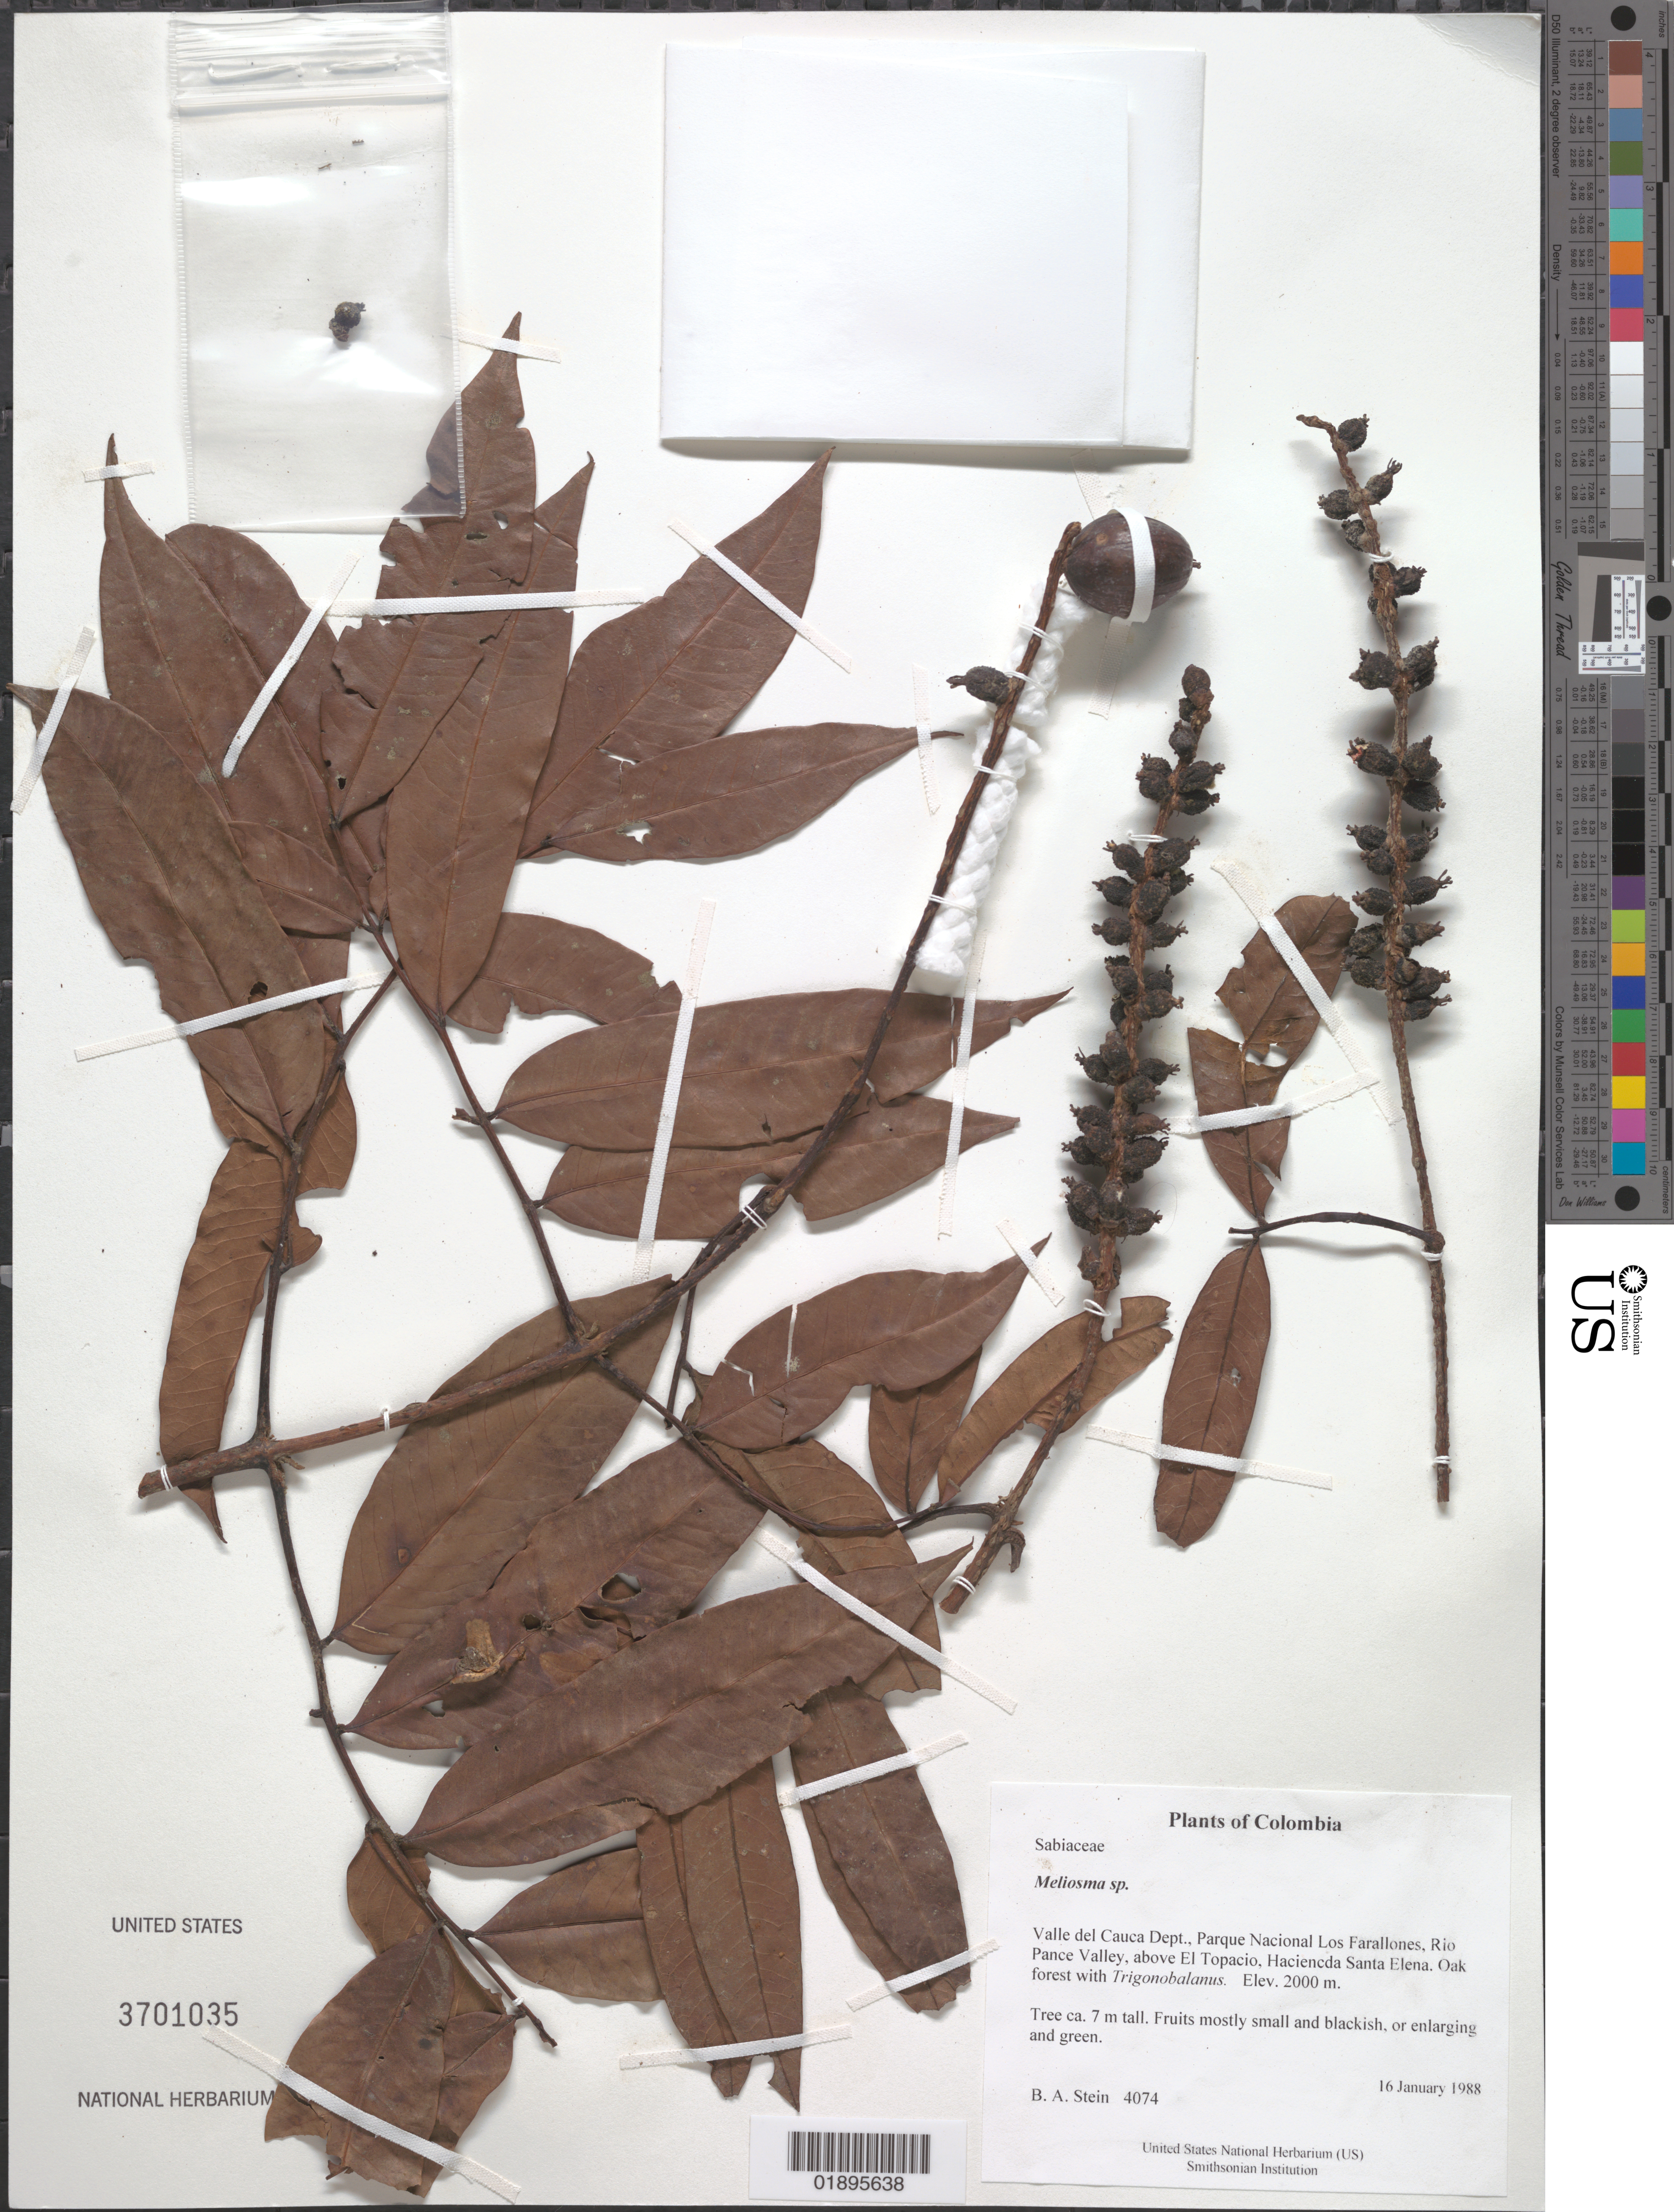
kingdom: Plantae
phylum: Tracheophyta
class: Magnoliopsida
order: Fagales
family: Juglandaceae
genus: Alfaroa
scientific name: Alfaroa williamsii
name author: Ant. Molina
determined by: Ávila, F. A.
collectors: B. A. Stein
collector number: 4074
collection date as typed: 16 January 1988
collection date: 1988-01-16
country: Colombia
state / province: Valle del Cauca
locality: Parque Nacional Los Farallones, Rio Pance Valley, above El Topacio, Haciencda Santa Elena.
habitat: Oak forest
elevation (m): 2000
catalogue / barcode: US 3701035